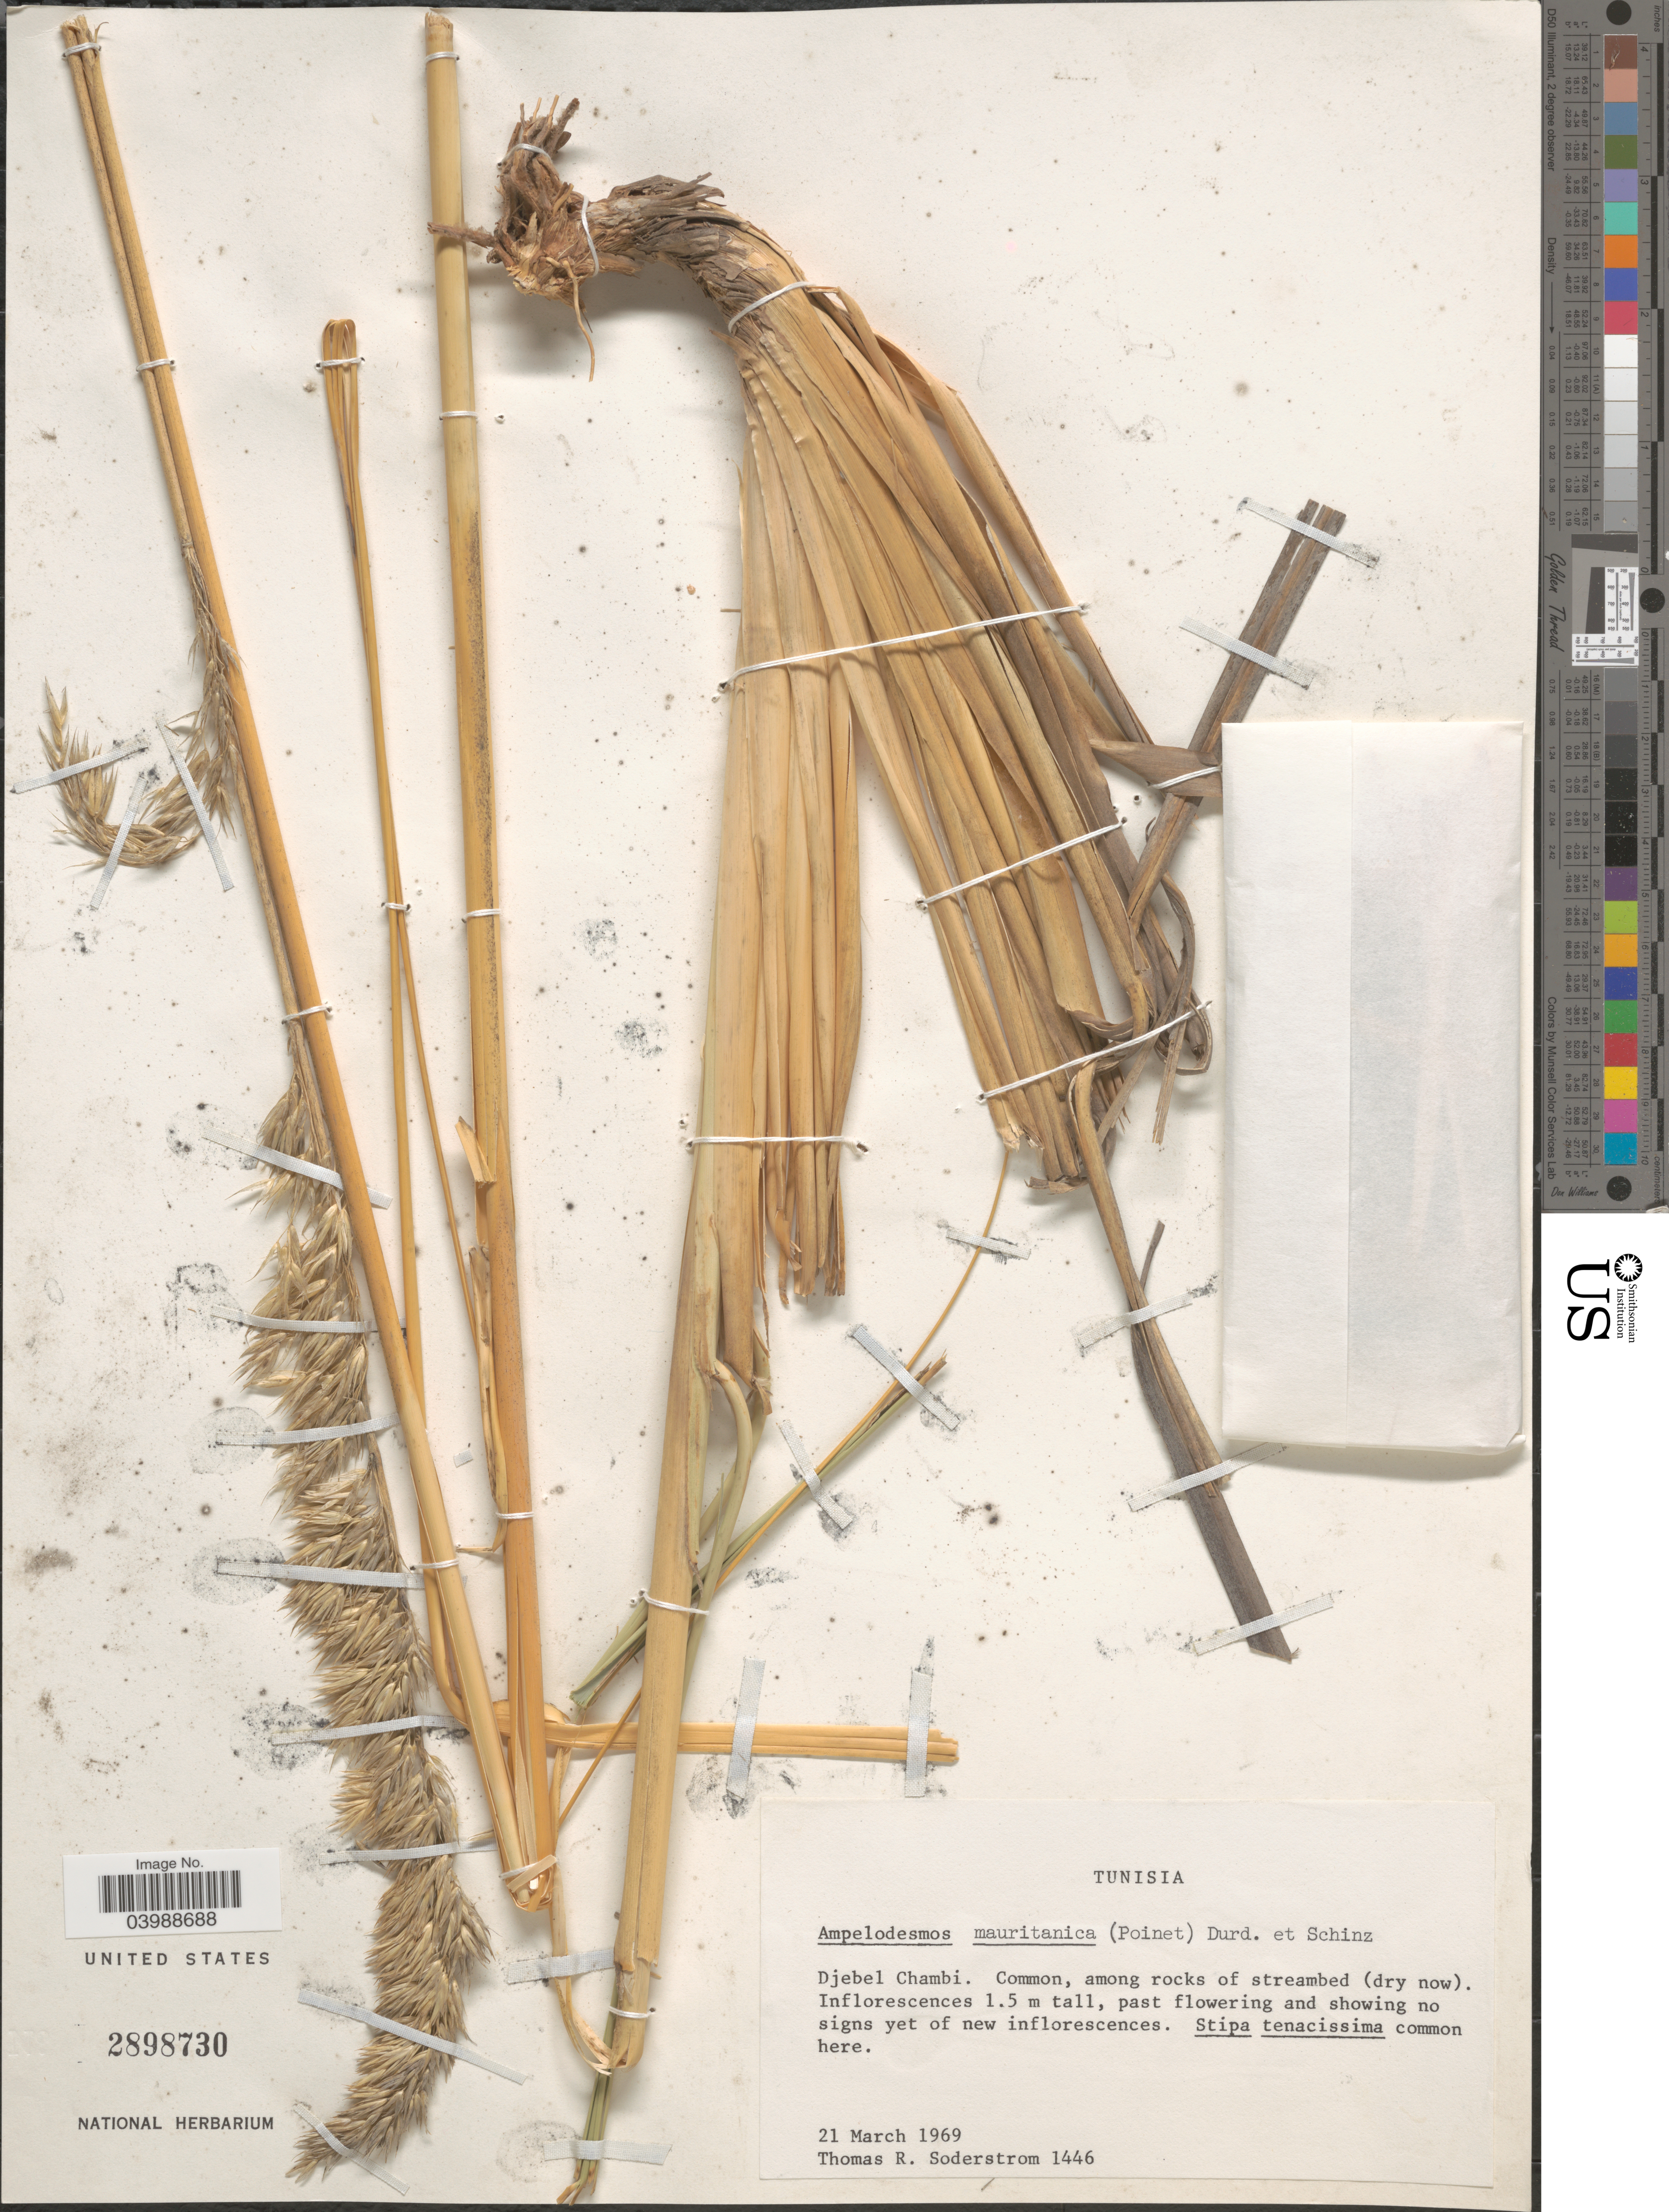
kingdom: Plantae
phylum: Tracheophyta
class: Liliopsida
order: Poales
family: Poaceae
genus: Ampelodesmos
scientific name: Ampelodesmos mauritanicus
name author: (Poir.) Durand & Schinz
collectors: T. R. Soderstrom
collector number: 1446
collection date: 1969-03-21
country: Tunisia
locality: Djebel Chambi.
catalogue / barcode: US 2898730